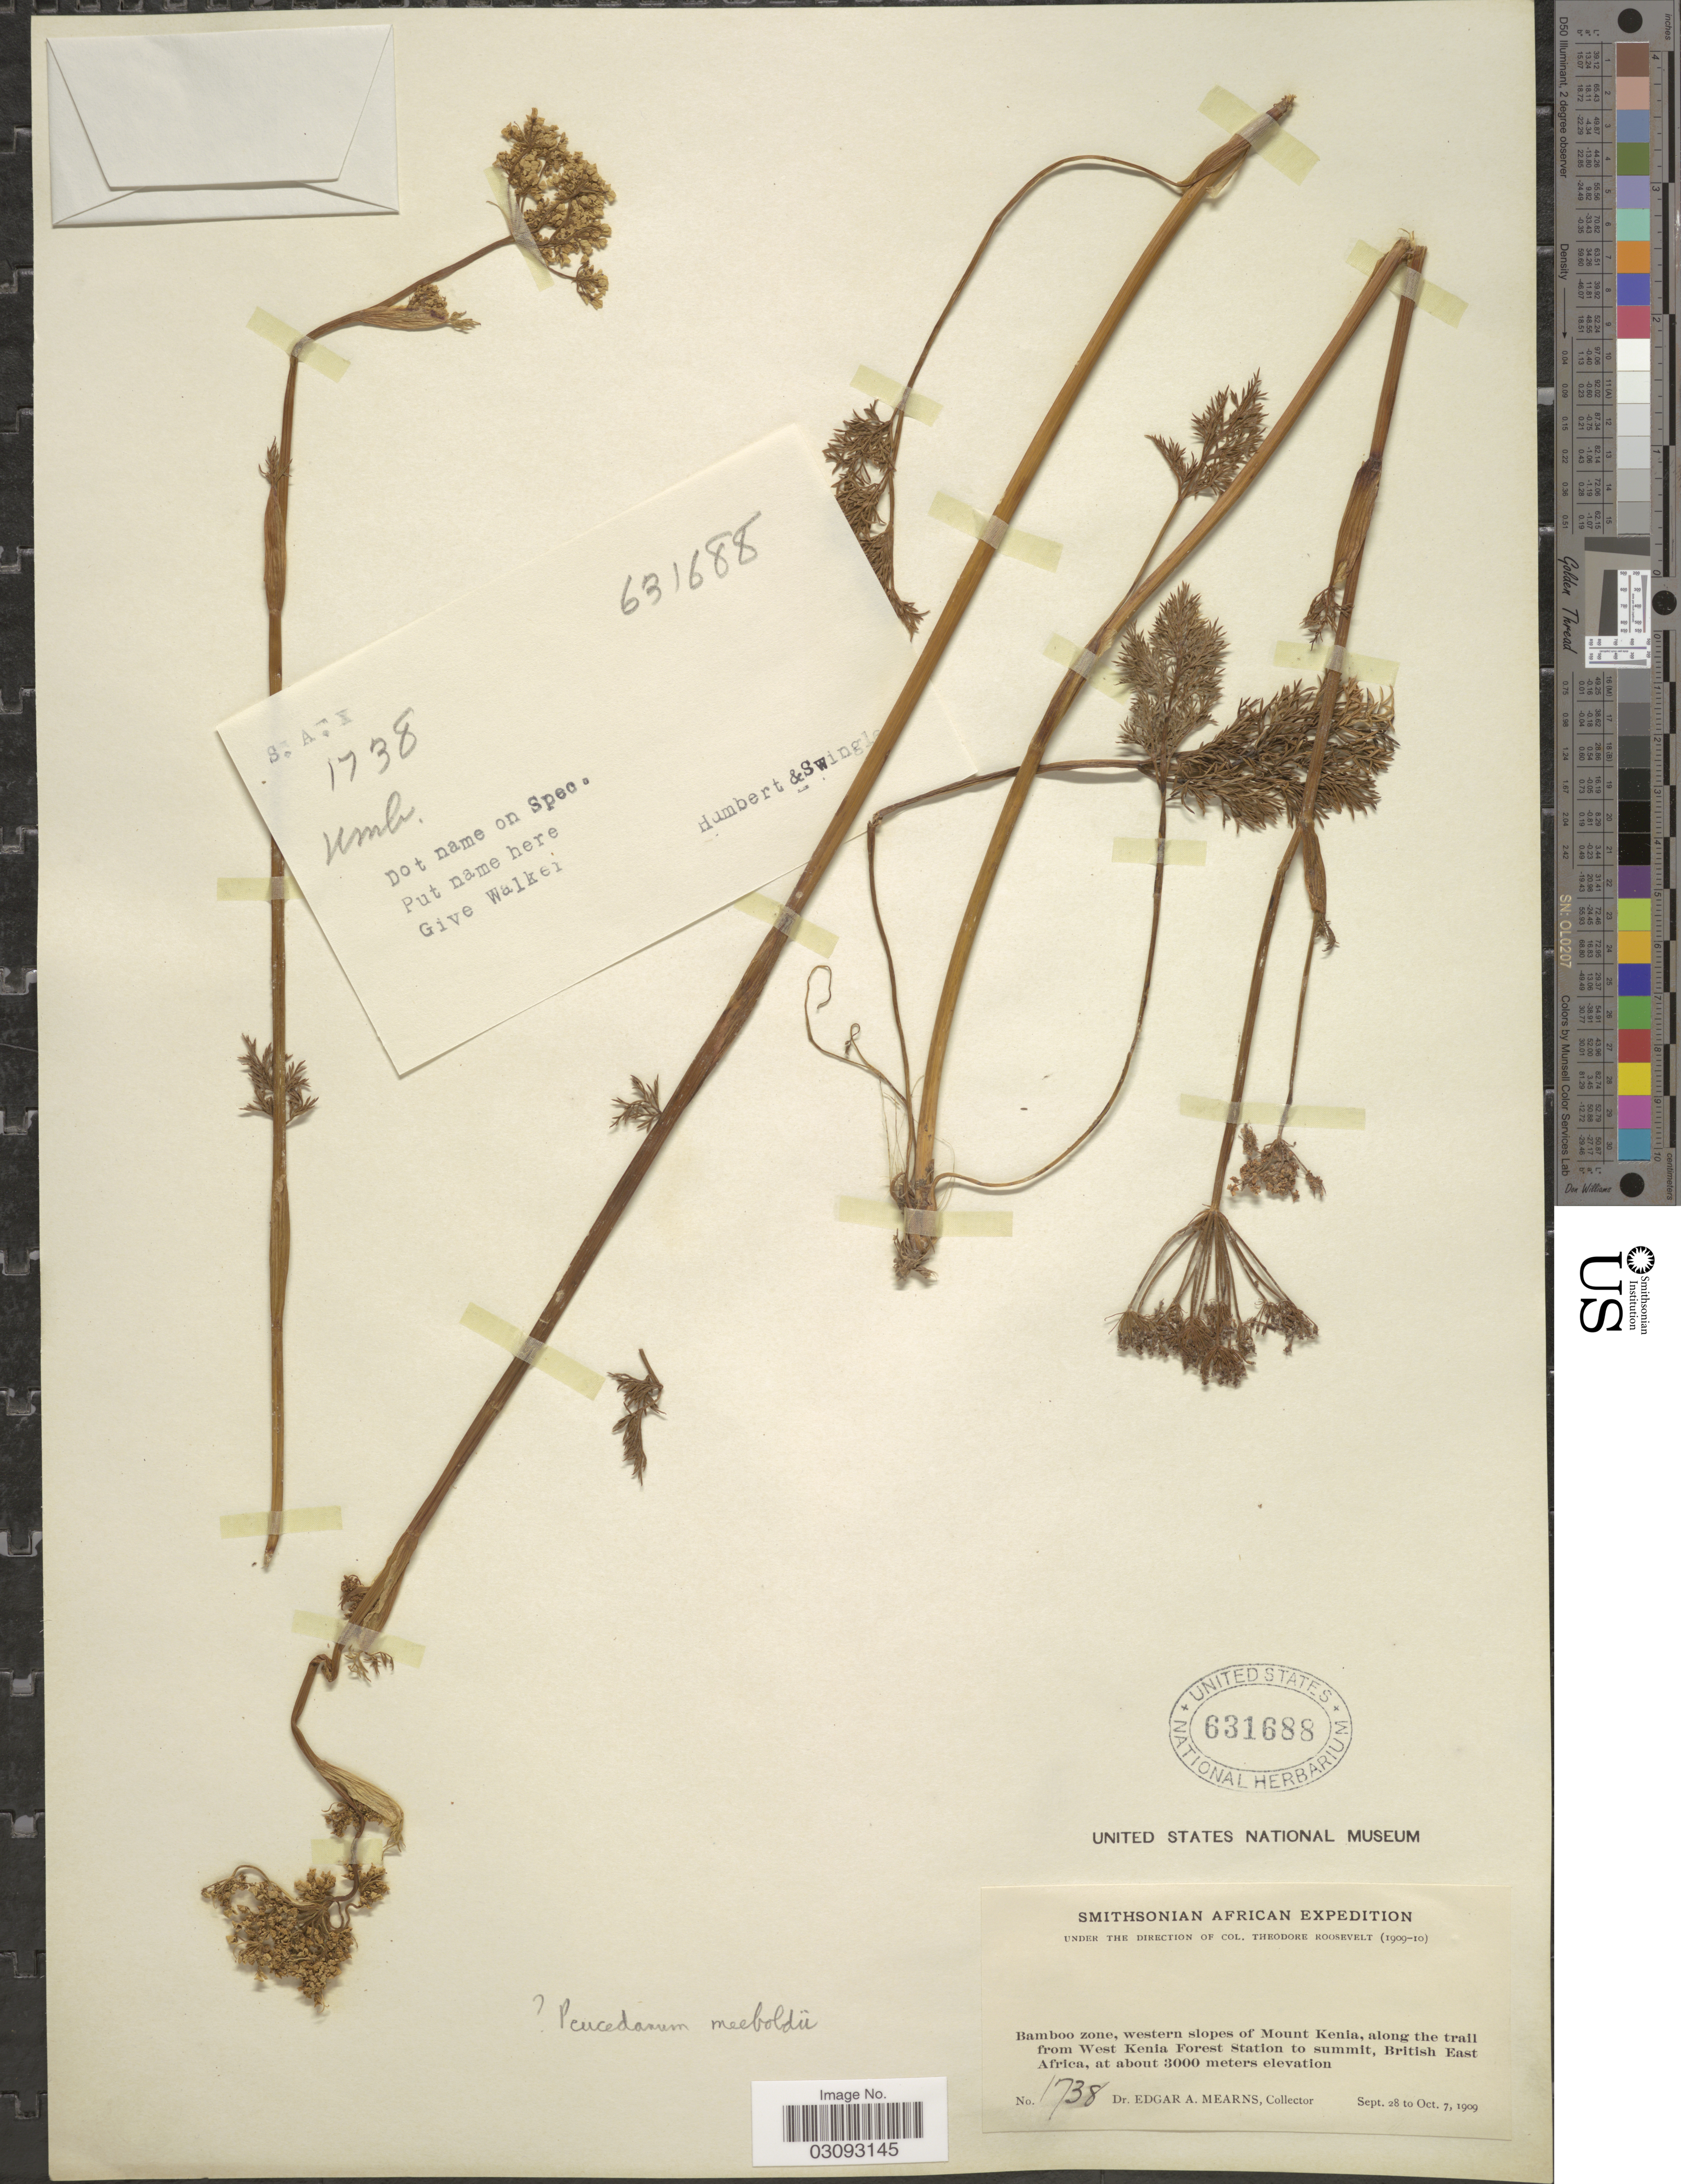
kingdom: Plantae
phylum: Tracheophyta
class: Magnoliopsida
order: Apiales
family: Apiaceae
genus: Peucedanum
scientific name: Peucedanum sp.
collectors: E. A. Mearns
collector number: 1738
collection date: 1909-09-28/1909-10-07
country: Kenya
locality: Bamboo zone, western slopes of Mount Kenia, along the trail from West Kenia Forest Station to summit, British East Africa.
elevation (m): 3000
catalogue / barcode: US 631688